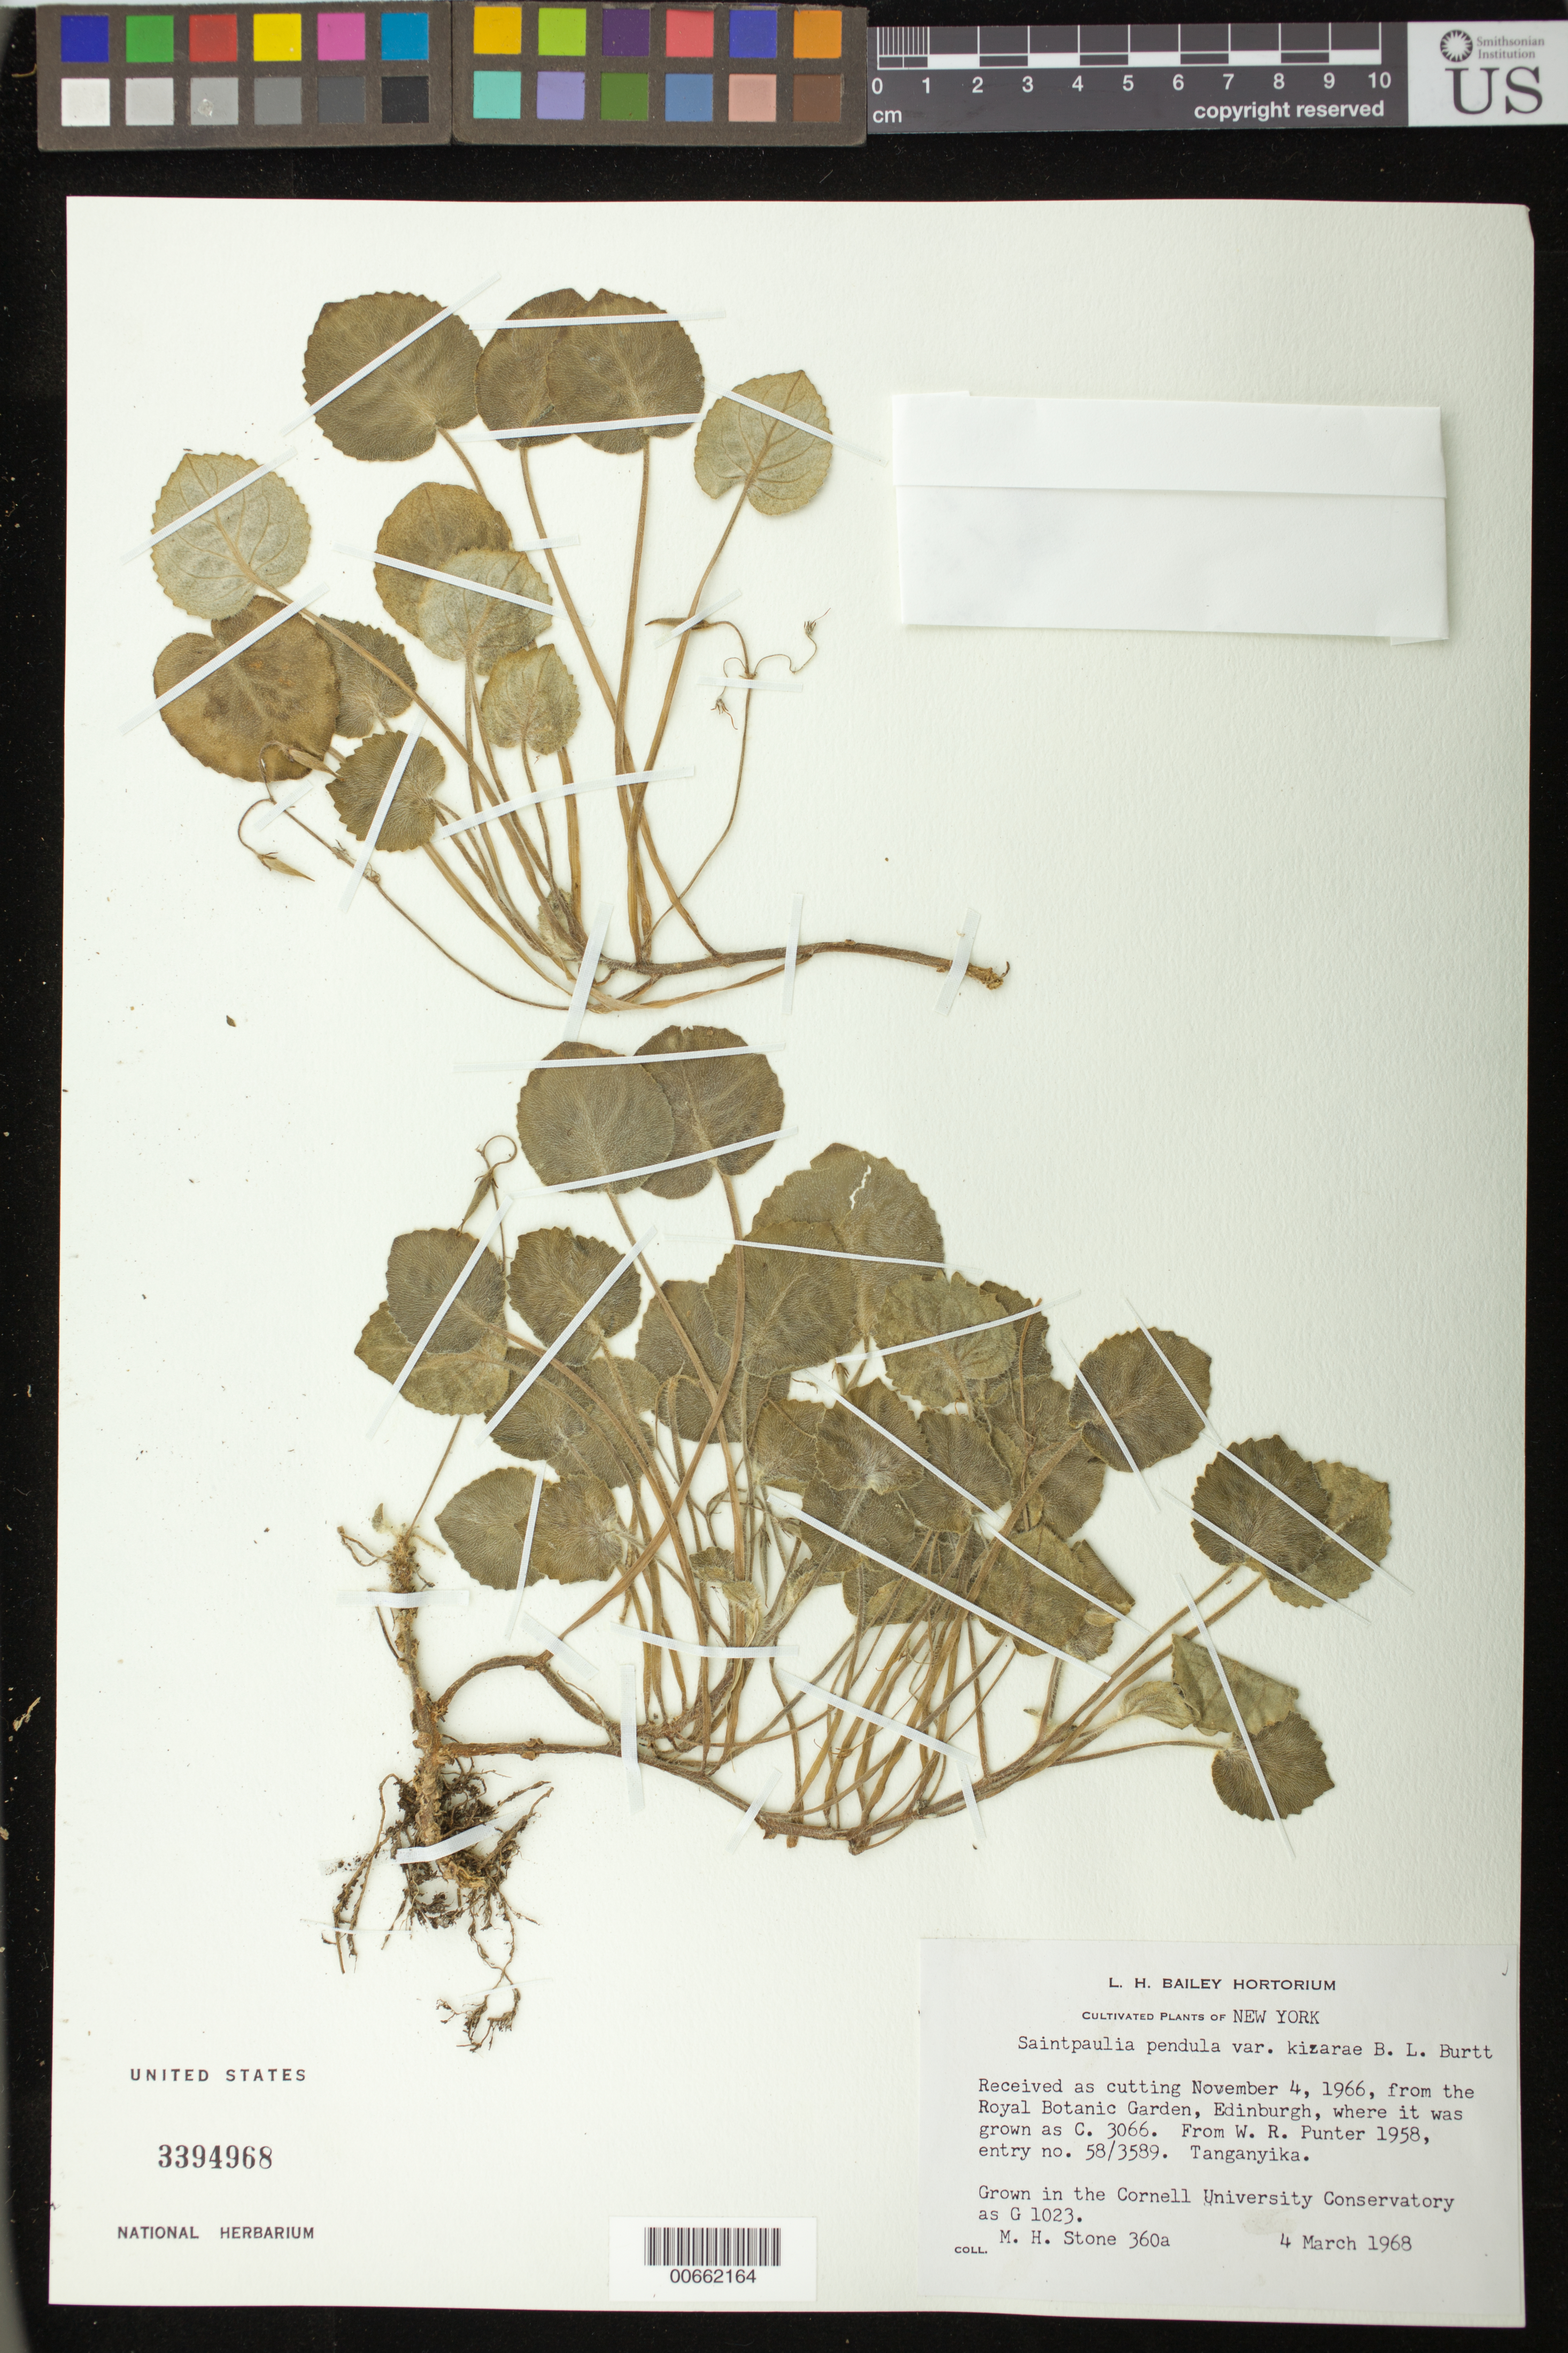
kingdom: Plantae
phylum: Tracheophyta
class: Magnoliopsida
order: Lamiales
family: Gesneriaceae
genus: Streptocarpus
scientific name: Streptocarpus ionanthus subsp. pendulus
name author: (B.L. Burtt) Christenh.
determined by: Skog, Laurence E.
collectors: M. Stone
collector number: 360 a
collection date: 1968-03-04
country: United States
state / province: New York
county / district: Tompkins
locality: Cornell Univ. Conservatory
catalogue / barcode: US 3394968